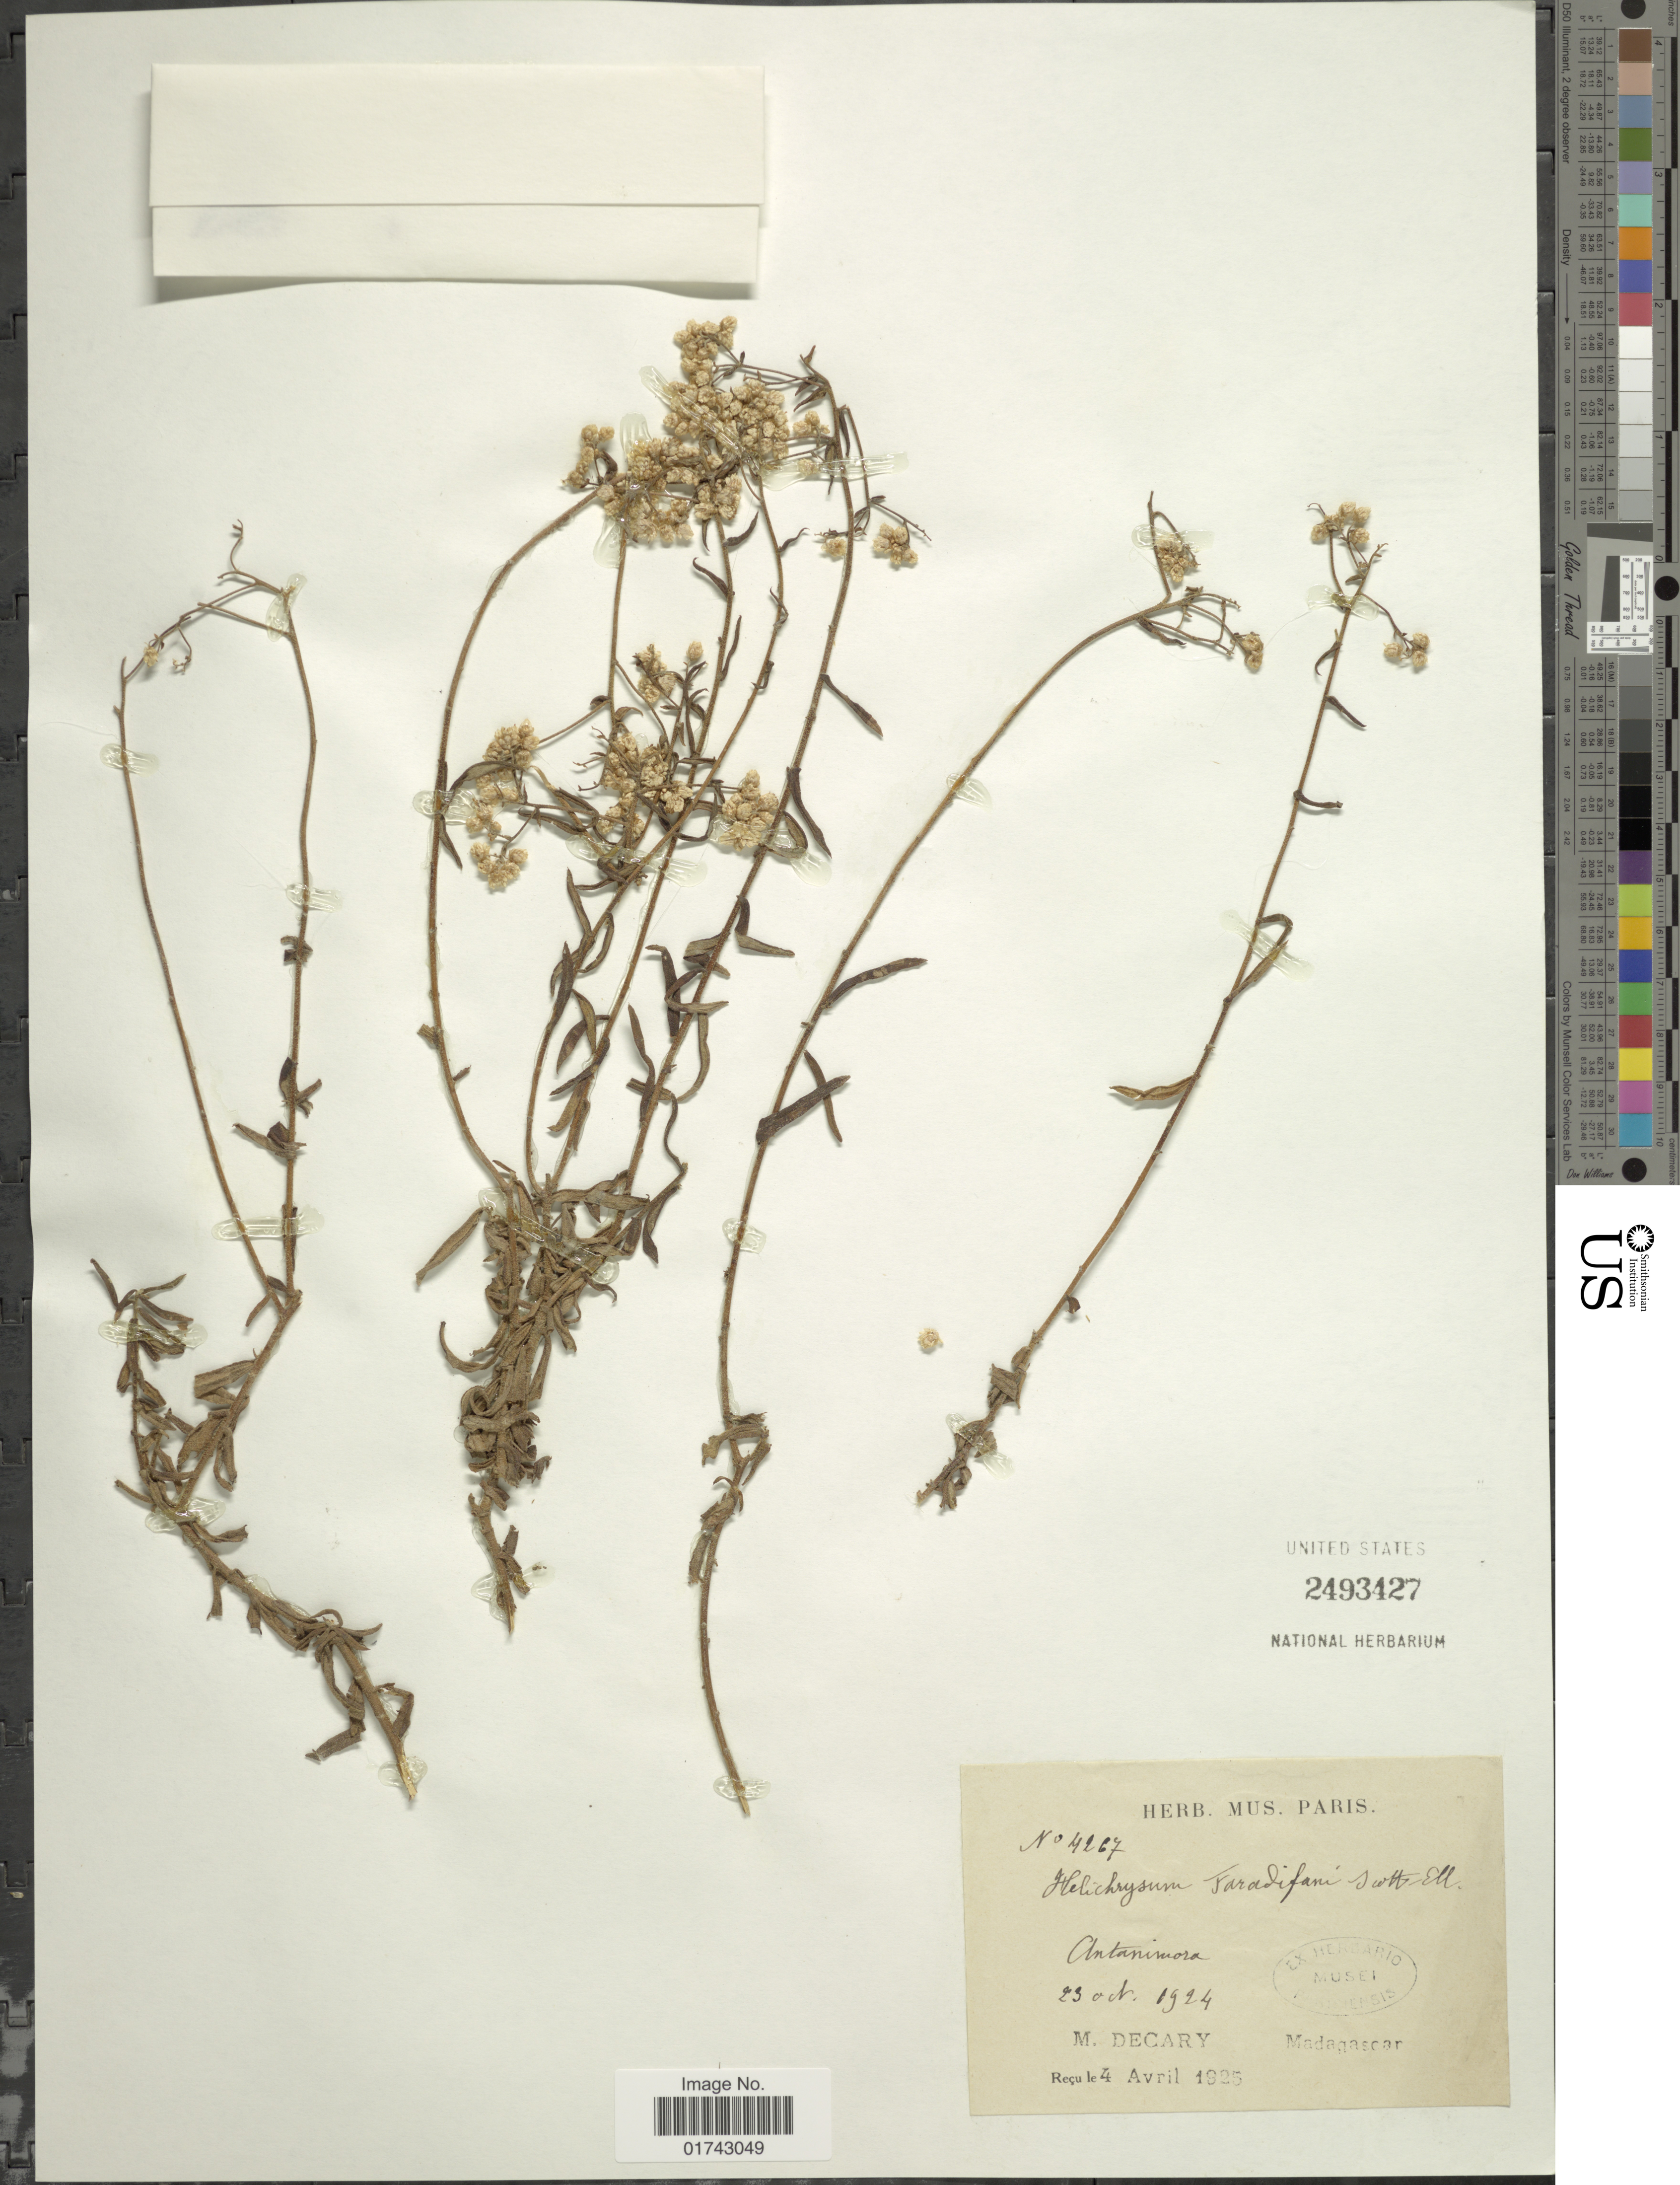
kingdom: Plantae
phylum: Tracheophyta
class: Magnoliopsida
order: Asterales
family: Asteraceae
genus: Helichrysum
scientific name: Helichrysum faradifani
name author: Scott Elliot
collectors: R. Decary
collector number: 4267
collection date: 1825-04-04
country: Madagascar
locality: Antanimora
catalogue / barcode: US 2493427